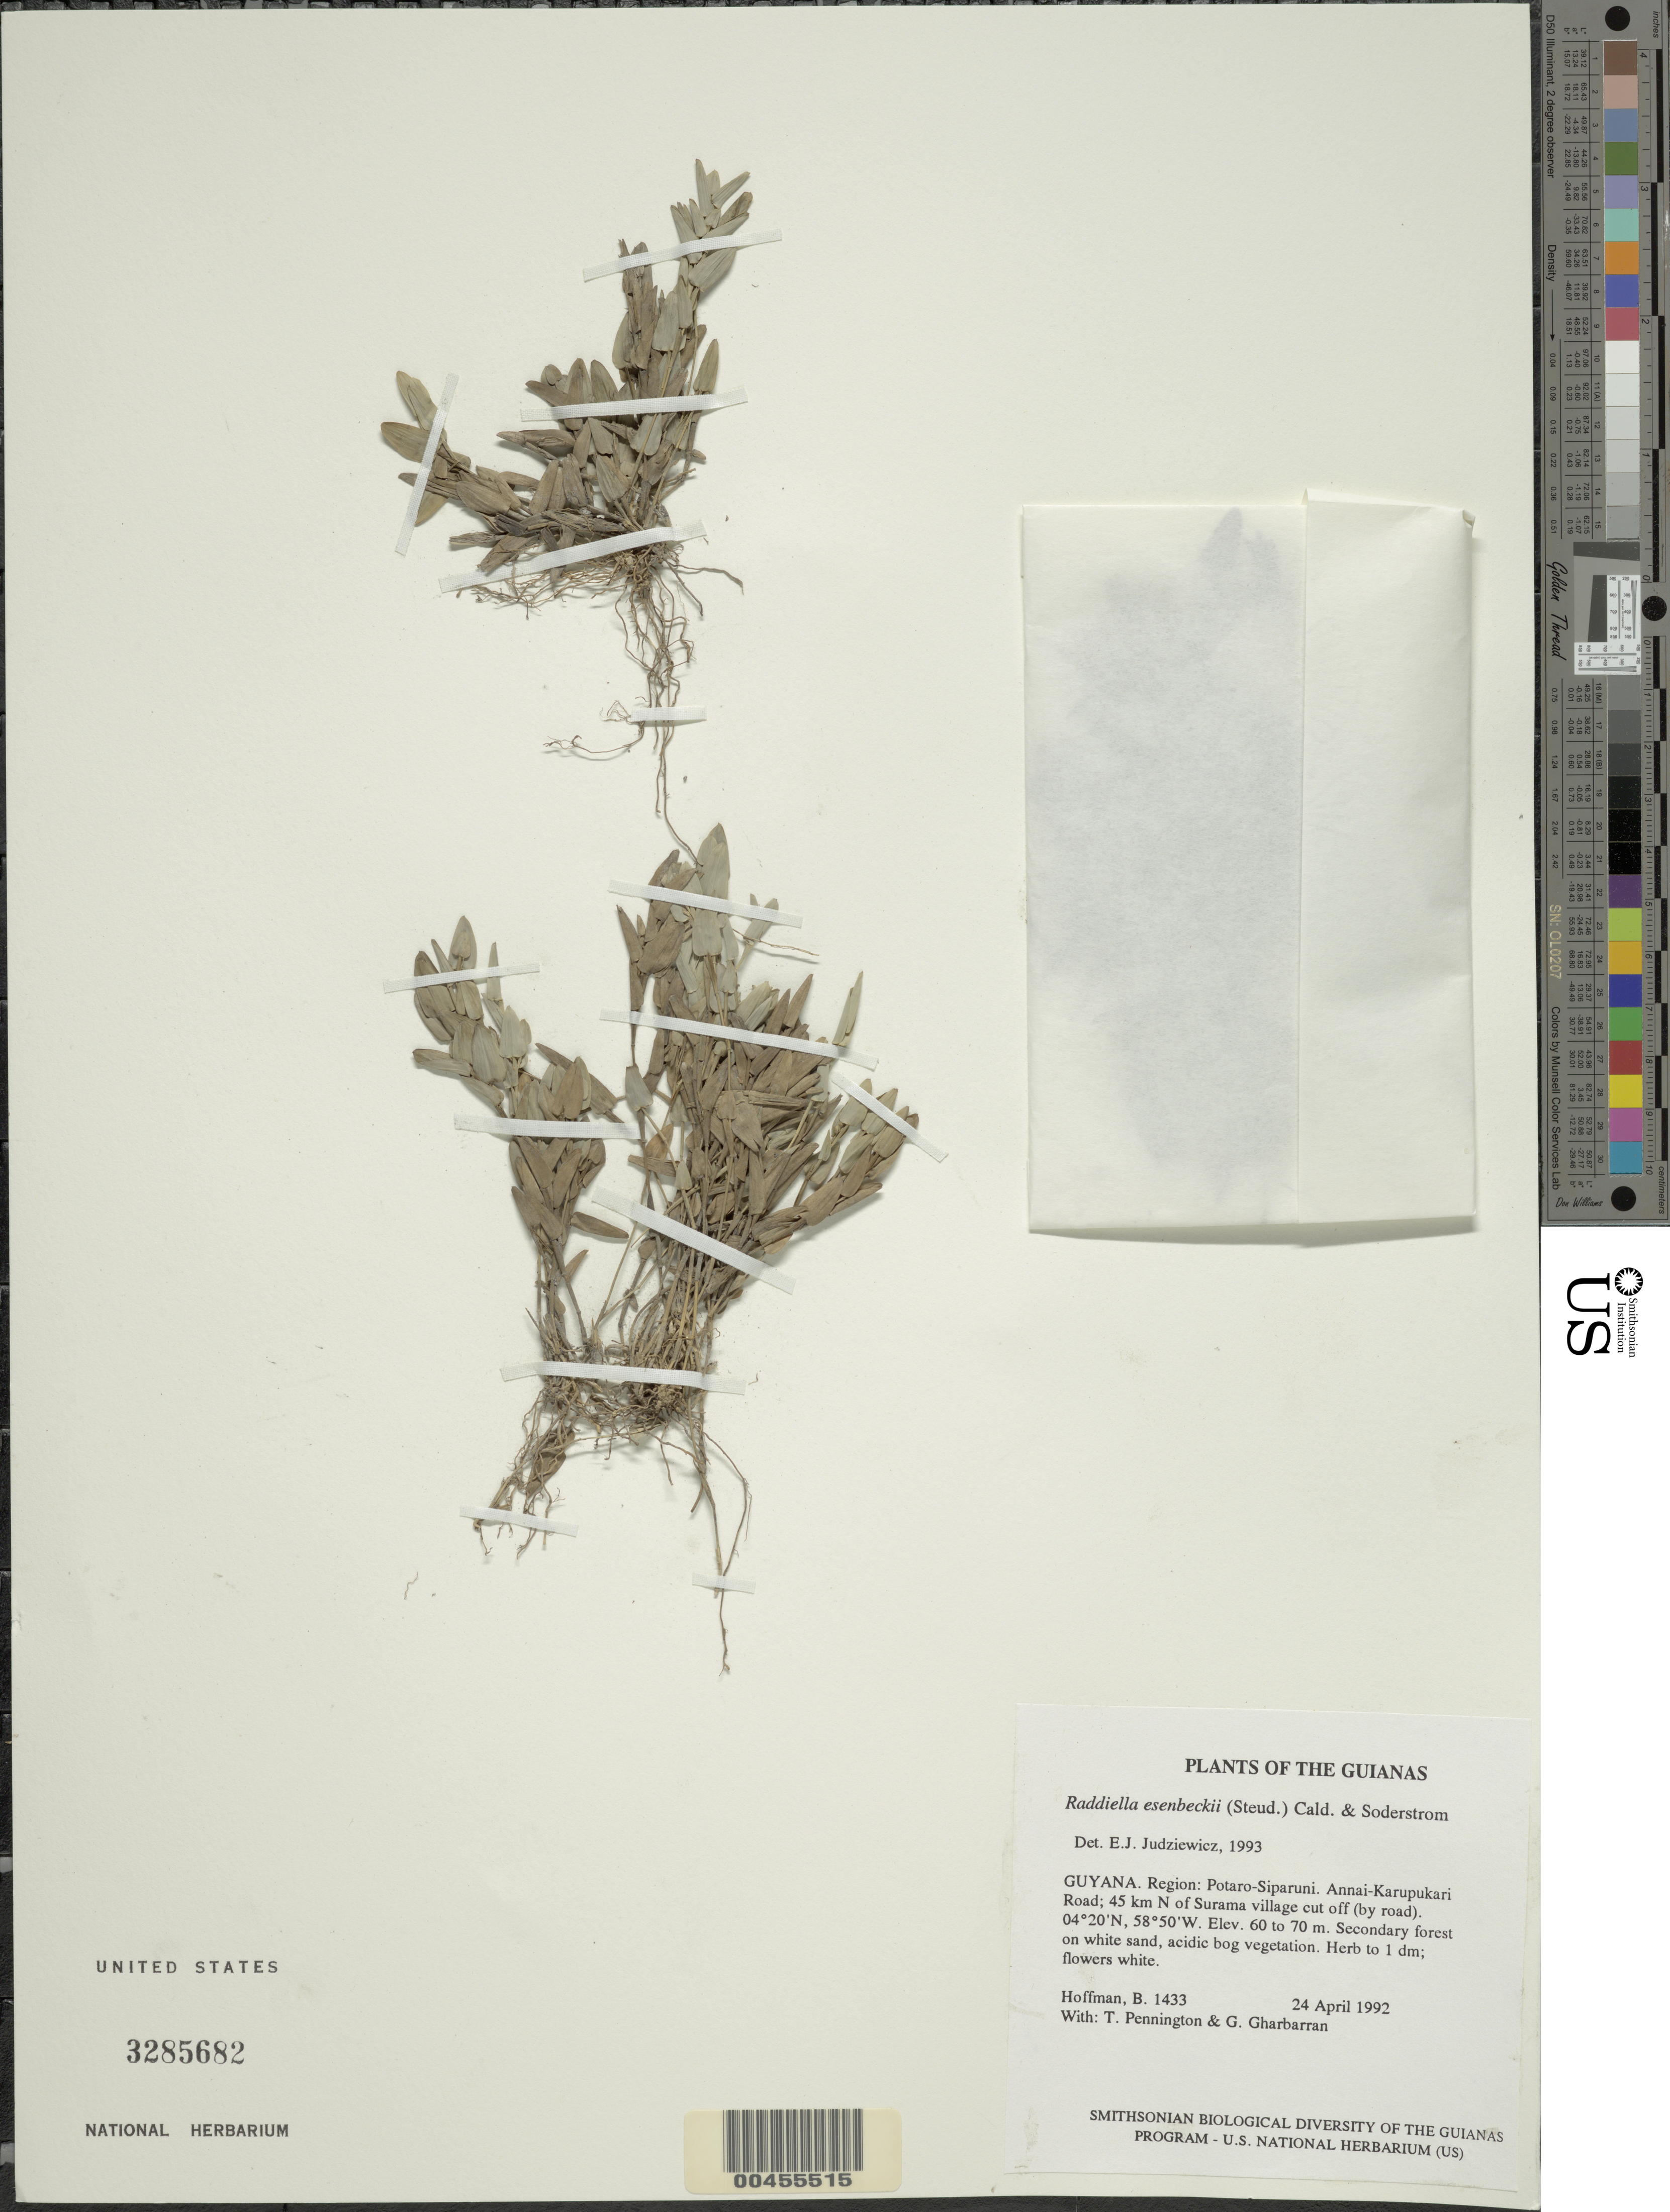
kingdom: Plantae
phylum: Tracheophyta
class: Liliopsida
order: Poales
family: Poaceae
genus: Raddiella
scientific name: Raddiella esenbeckii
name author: (Steud.) C. E. Calderón & Soderstr.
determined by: Judziewicz, E. J.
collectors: B. Hoffman, R. T. Pennington & G. Gharbarran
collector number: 1433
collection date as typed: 24 April 1992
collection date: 1992-04-24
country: Guyana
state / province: Potaro-Siparuni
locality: Annai-Karupukari Road; 45 km N of Surama village cut off (by road). Iwokrama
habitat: Secondary forest on white sand, acidic bog vegetation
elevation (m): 60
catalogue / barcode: US 3285682